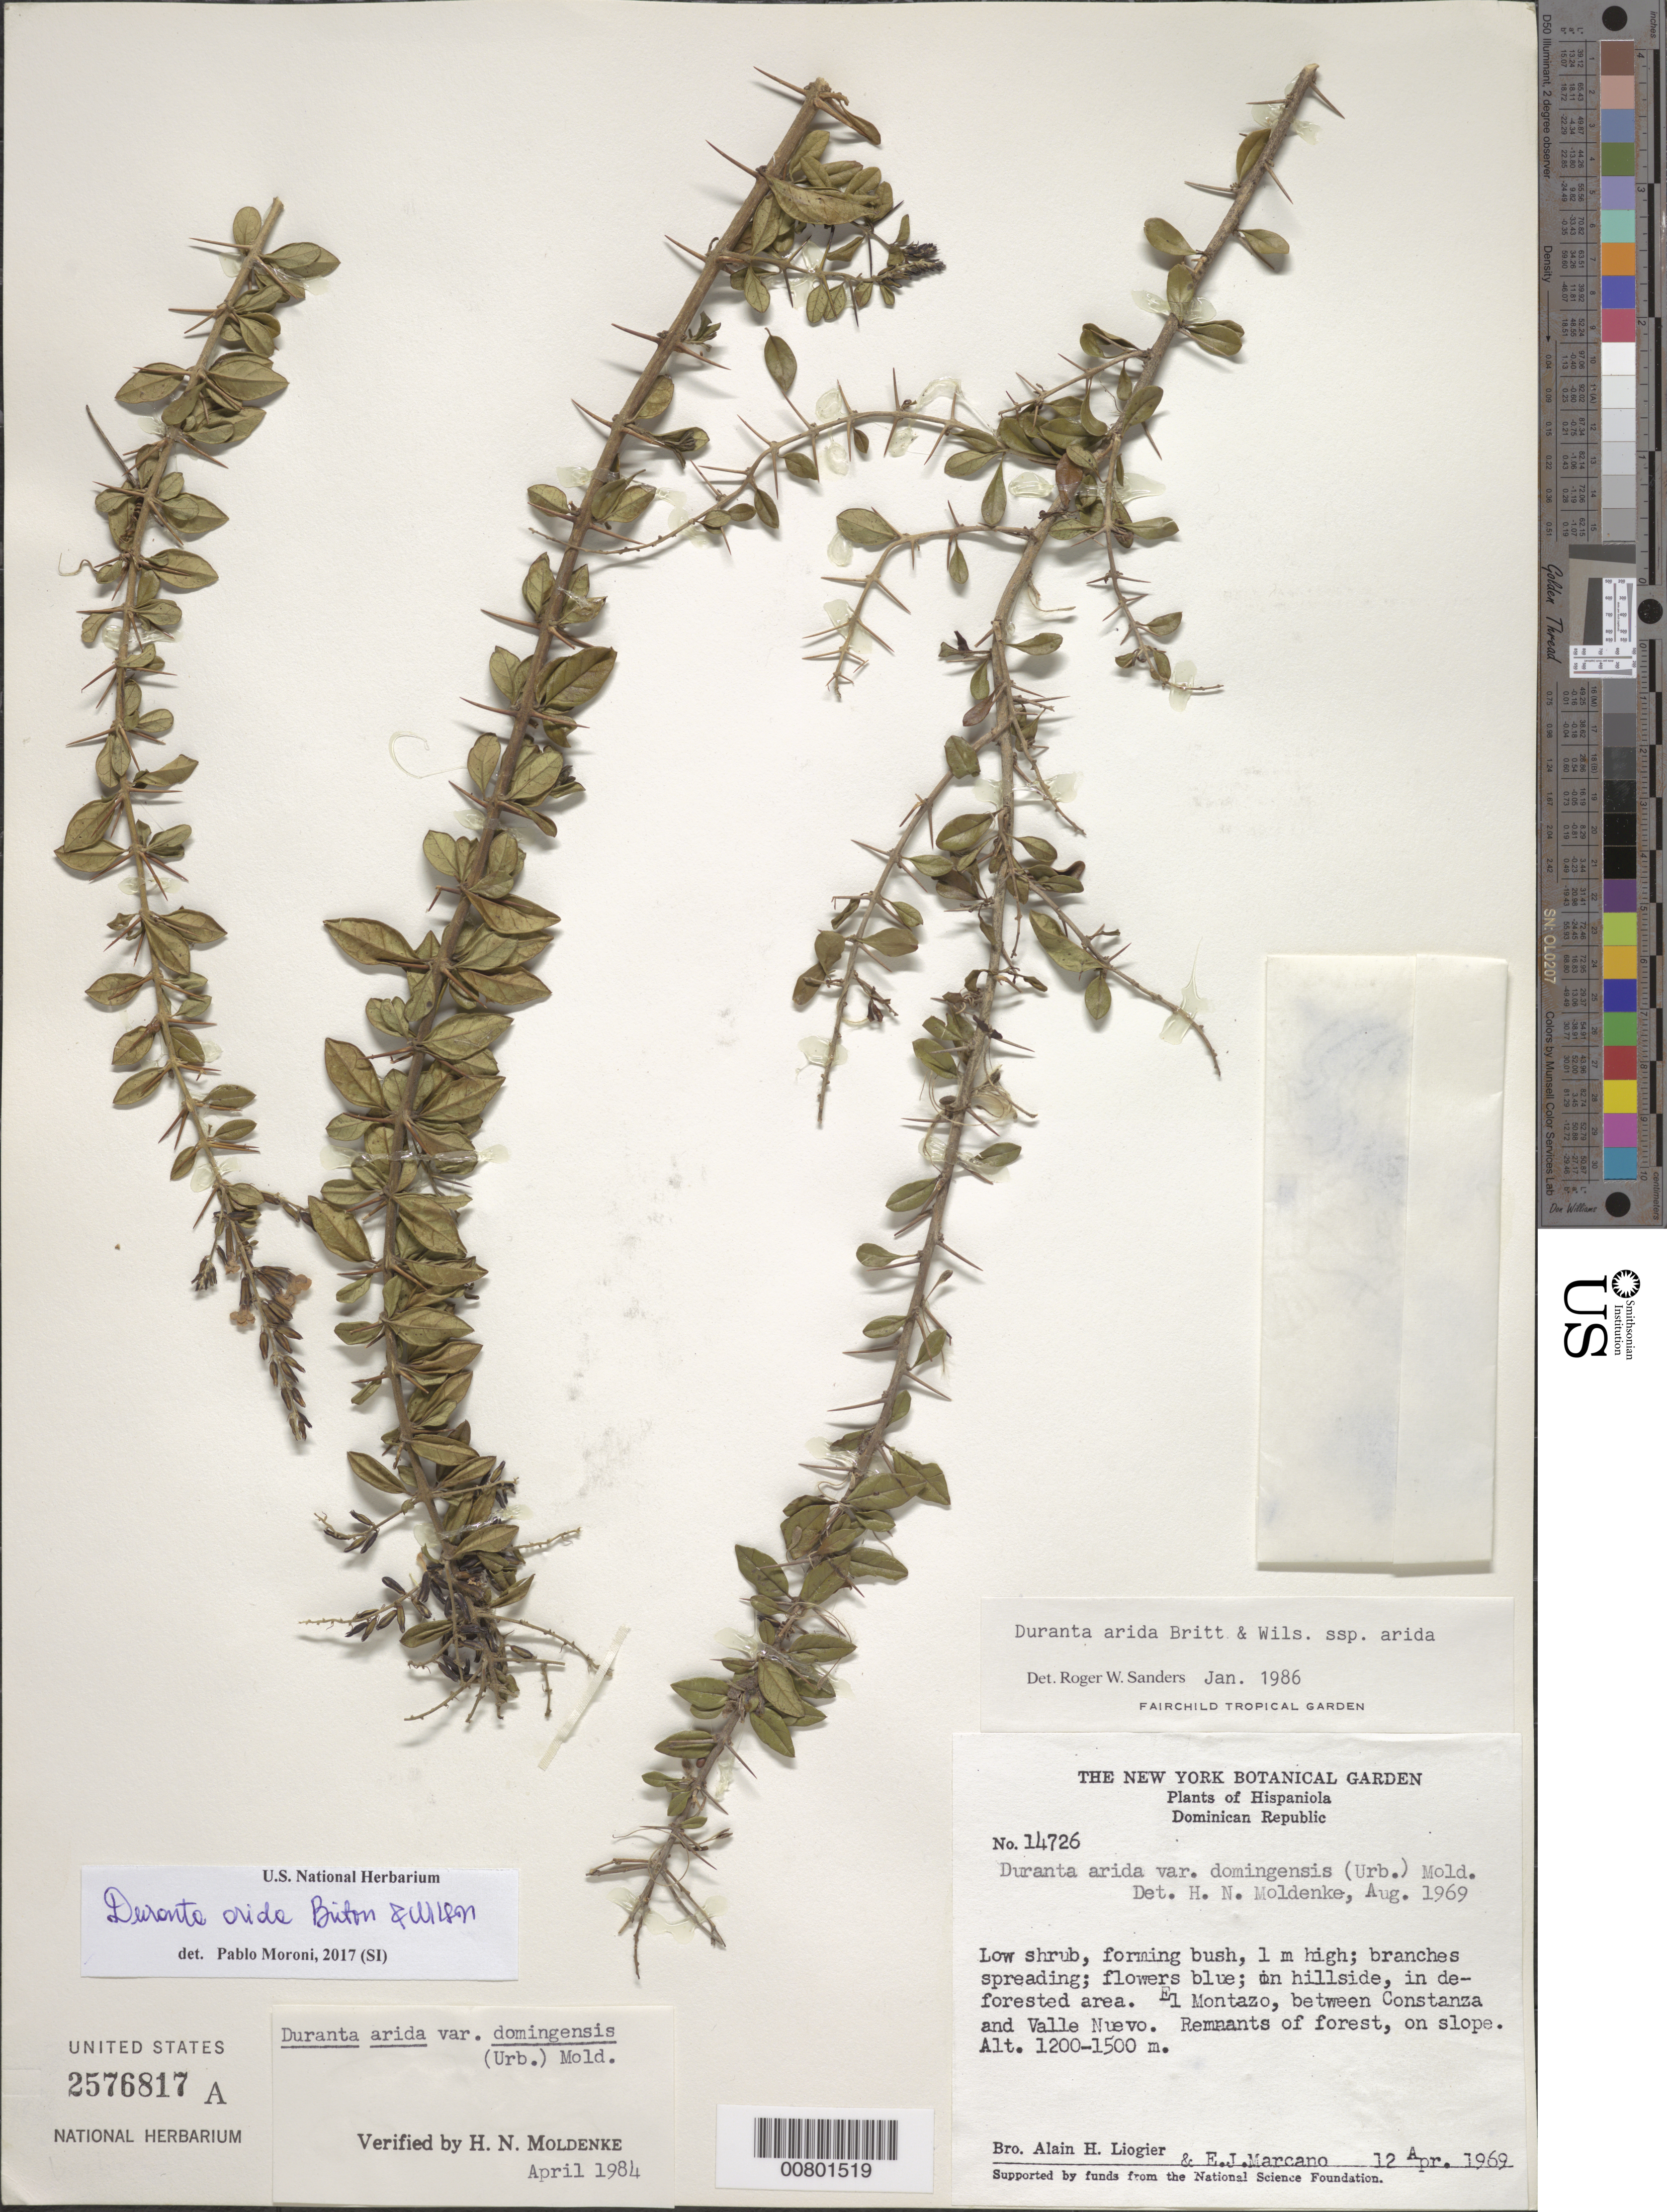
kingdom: Plantae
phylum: Tracheophyta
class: Magnoliopsida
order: Lamiales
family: Verbenaceae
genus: Duranta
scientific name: Duranta arida subsp. arida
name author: Britton & P. Wilson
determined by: Sanders, R. W.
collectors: A. H. Liogier & E. J. Marcano F.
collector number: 14726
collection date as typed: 12 Apr 1969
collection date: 1969-04-12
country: Haiti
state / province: La Vega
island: Hispaniola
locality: El Montazo, between Constanza and Valle Nuevo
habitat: On hillside in deforested area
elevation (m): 1200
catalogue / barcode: US 2576817